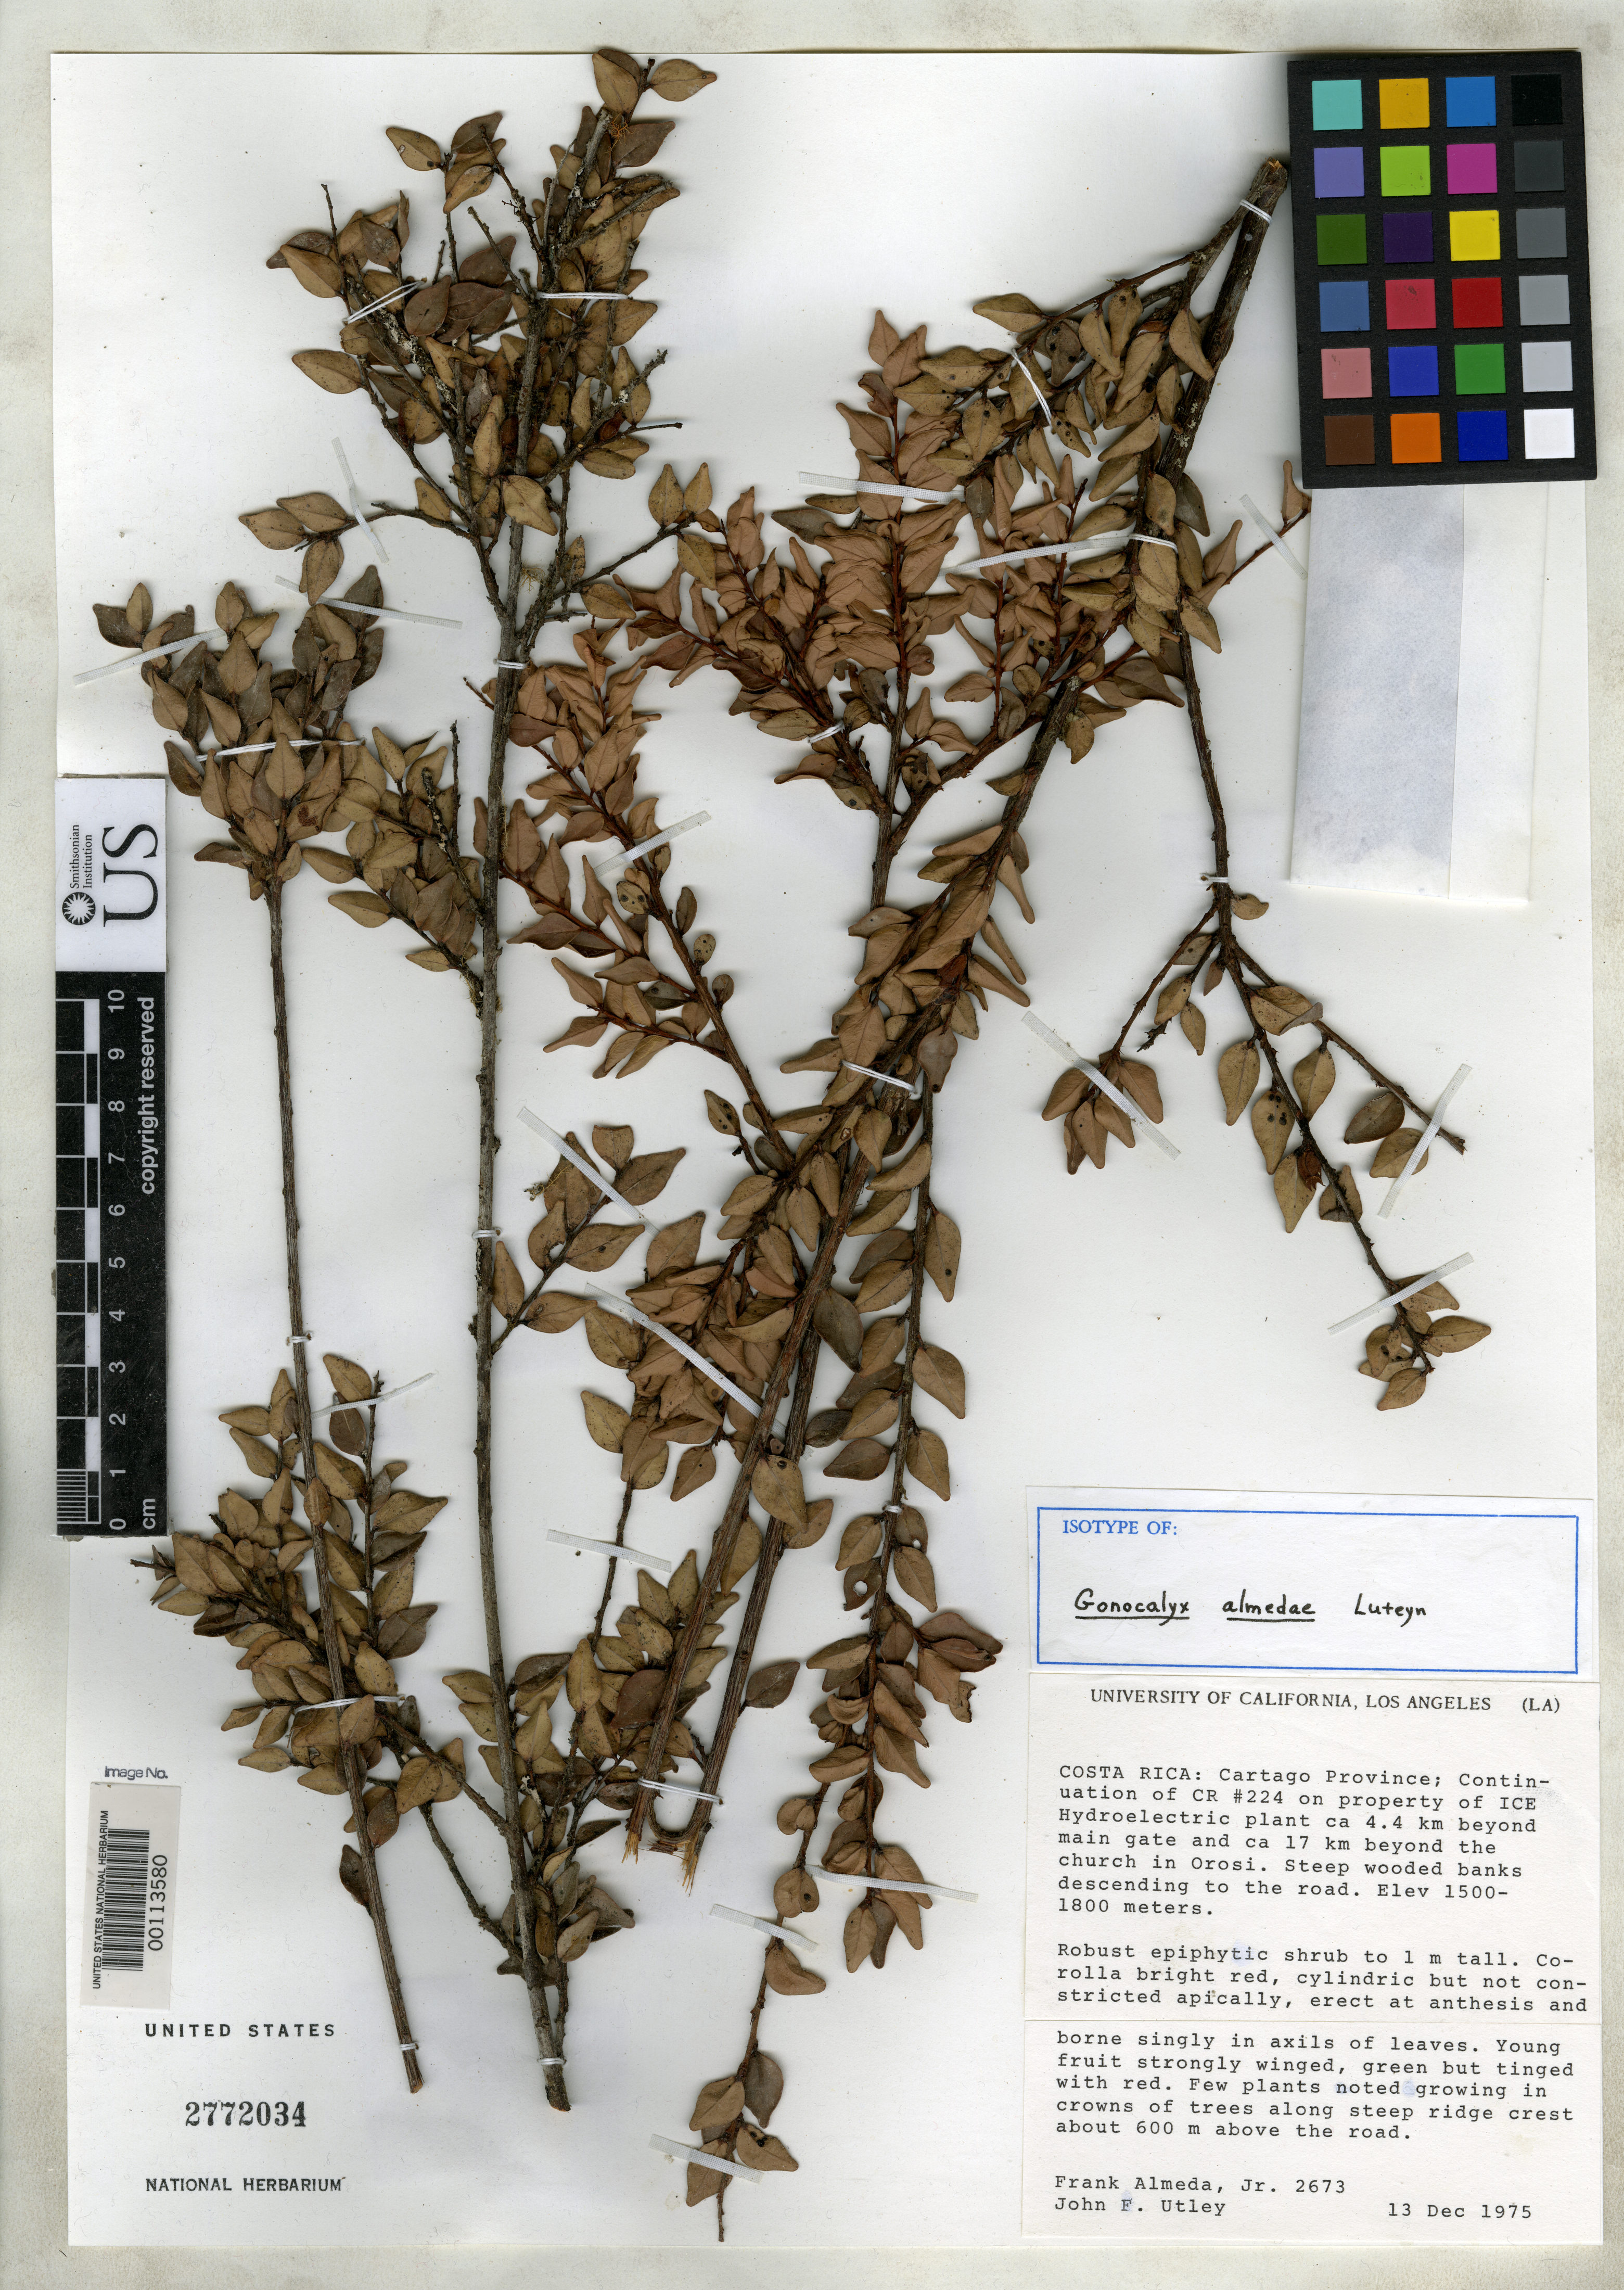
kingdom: Plantae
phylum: Tracheophyta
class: Magnoliopsida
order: Ericales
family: Ericaceae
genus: Gonocalyx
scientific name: Gonocalyx almedae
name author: Luteyn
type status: Isotype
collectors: F. Almeda & J. F. Utley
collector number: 2673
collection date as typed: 13 Dec 1975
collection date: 1975-12-13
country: Costa Rica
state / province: Cartago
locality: ICE hydroelectric plant property.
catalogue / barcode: US 2772034